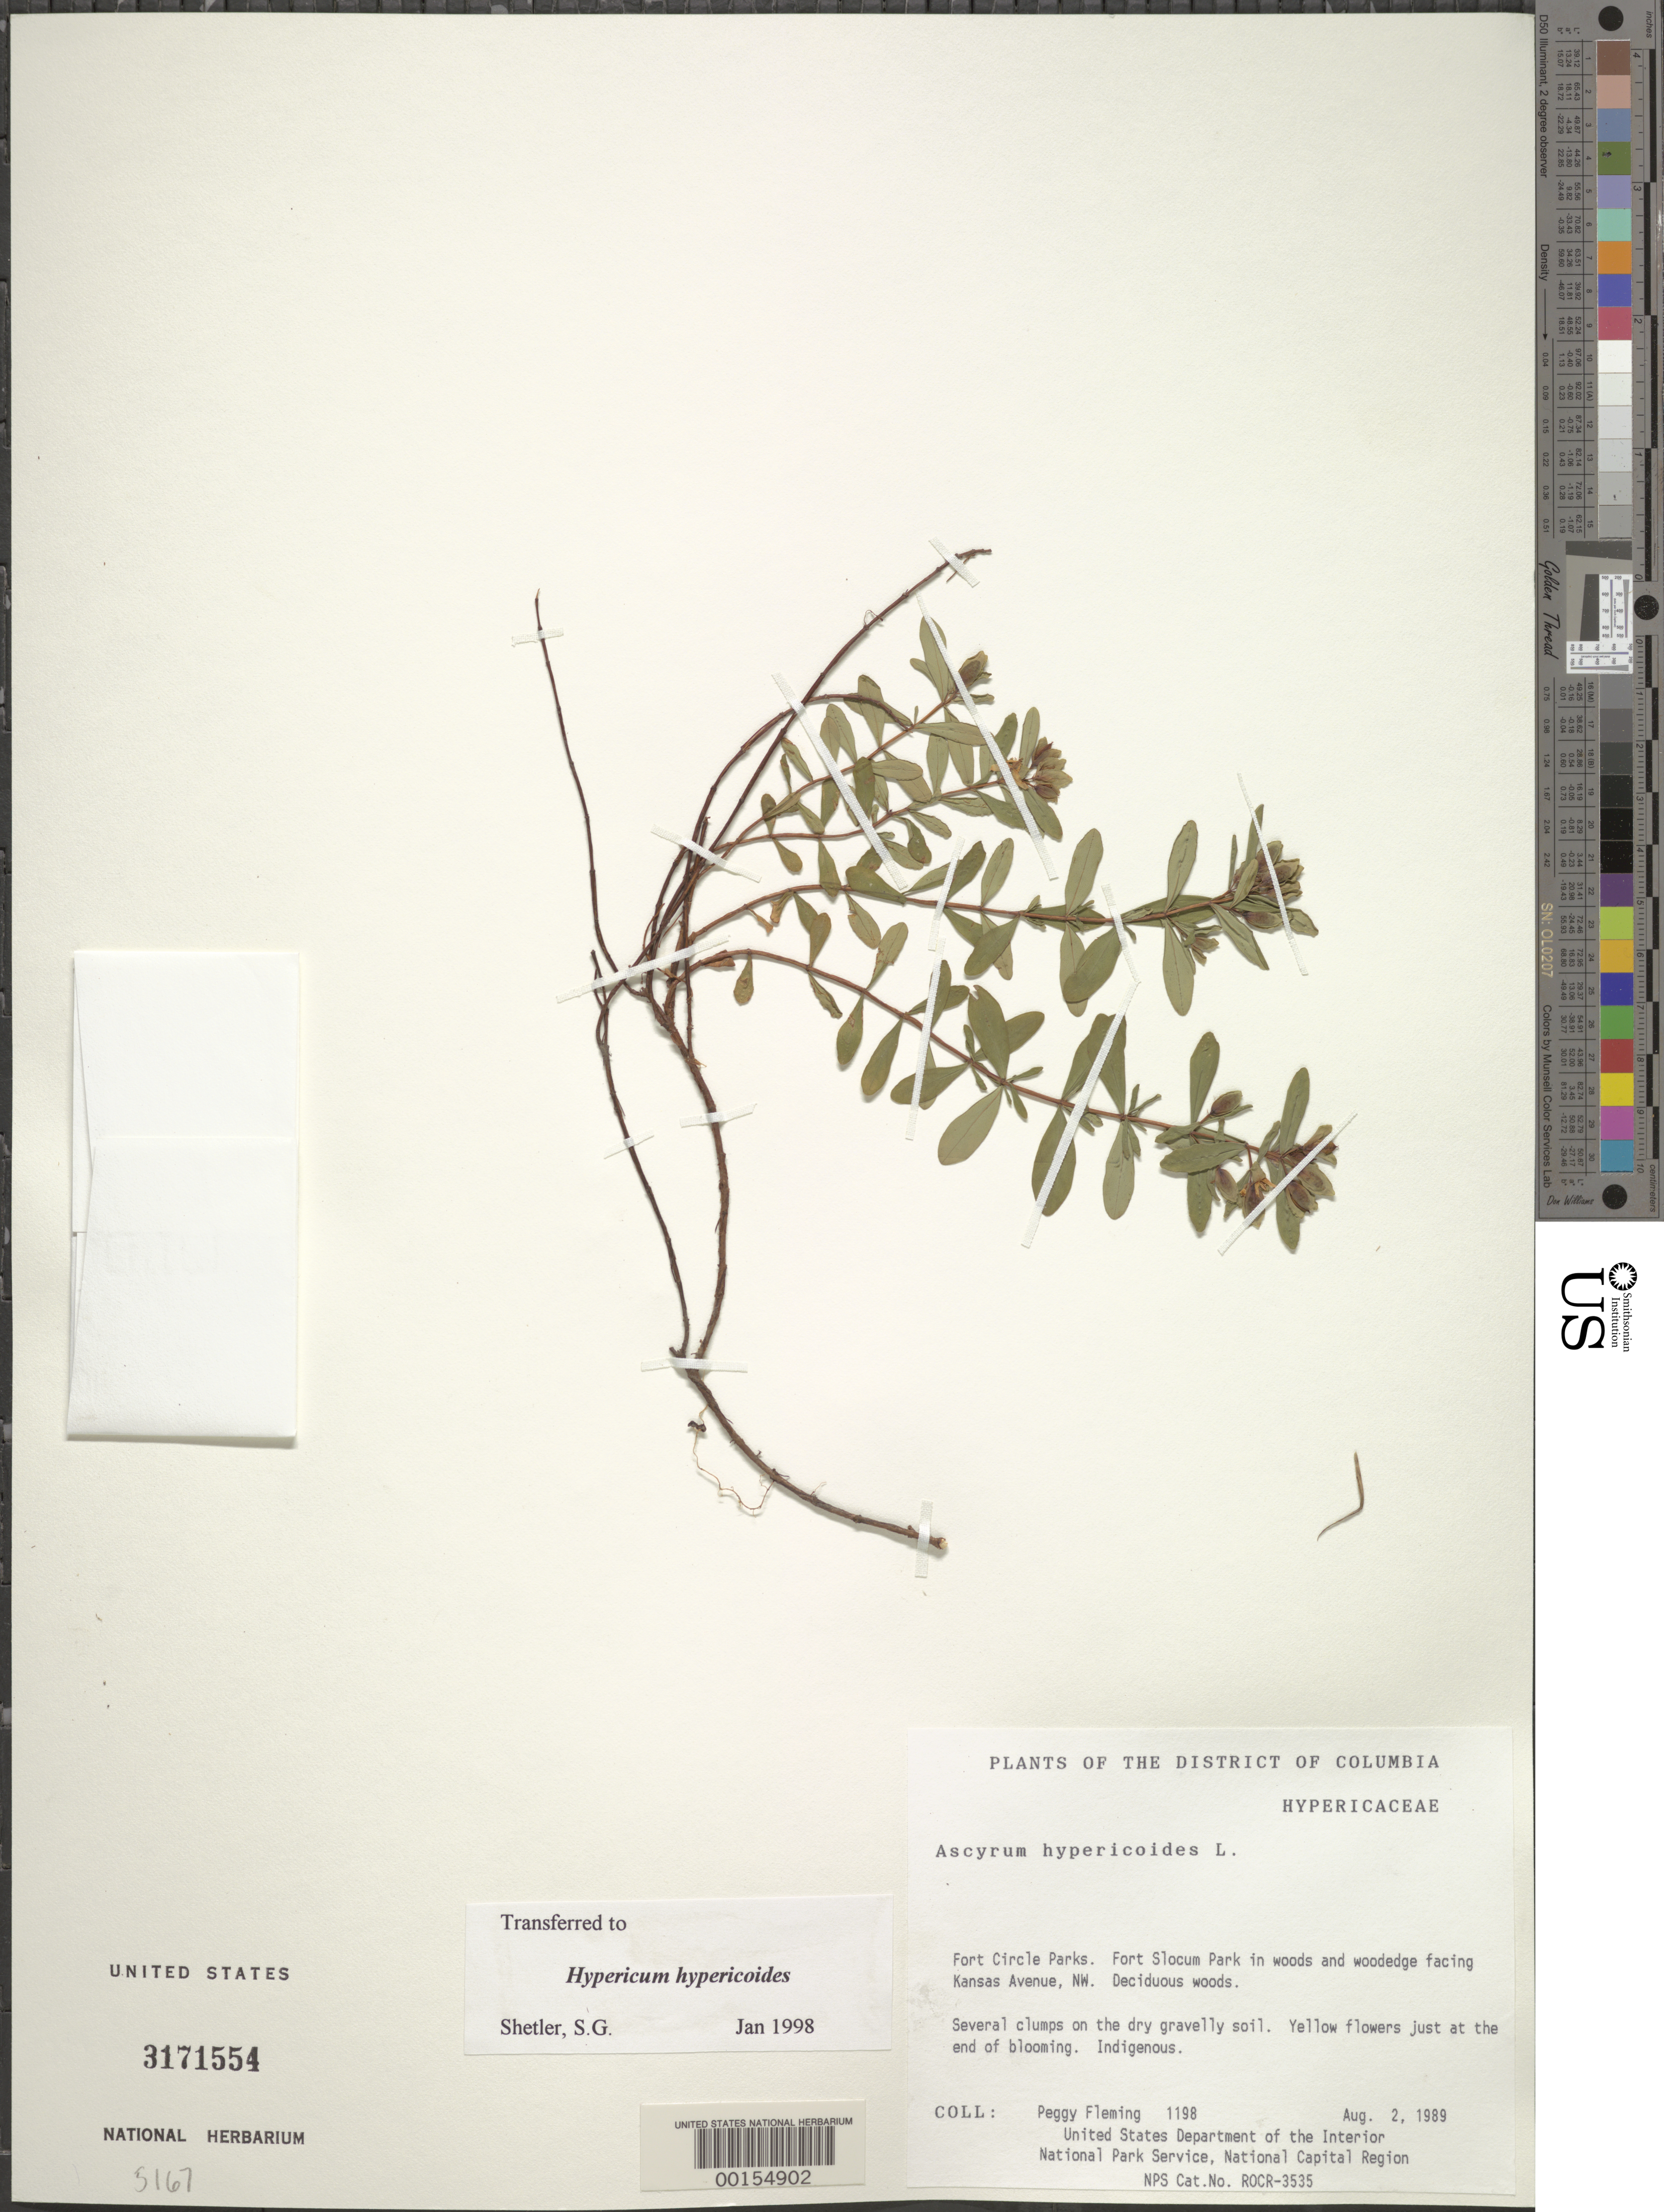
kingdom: Plantae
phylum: Tracheophyta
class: Magnoliopsida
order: Malpighiales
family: Hypericaceae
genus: Hypericum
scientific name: Hypericum stragulum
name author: W.P. Adams & N. Robson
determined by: Strong, Mark T., (BOT), Smithsonian Institution - National Museum of Natural History (UNITED STATES)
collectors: P. Fleming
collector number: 1198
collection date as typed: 02 Aug 1989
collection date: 1989-08-02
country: United States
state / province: District of Columbia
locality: Fort Circle Parks, Fort Slocum Park meadow facing Kansas Street, NW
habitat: Deciduous woodedge, on dry gravelly soil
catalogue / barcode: US 3171554